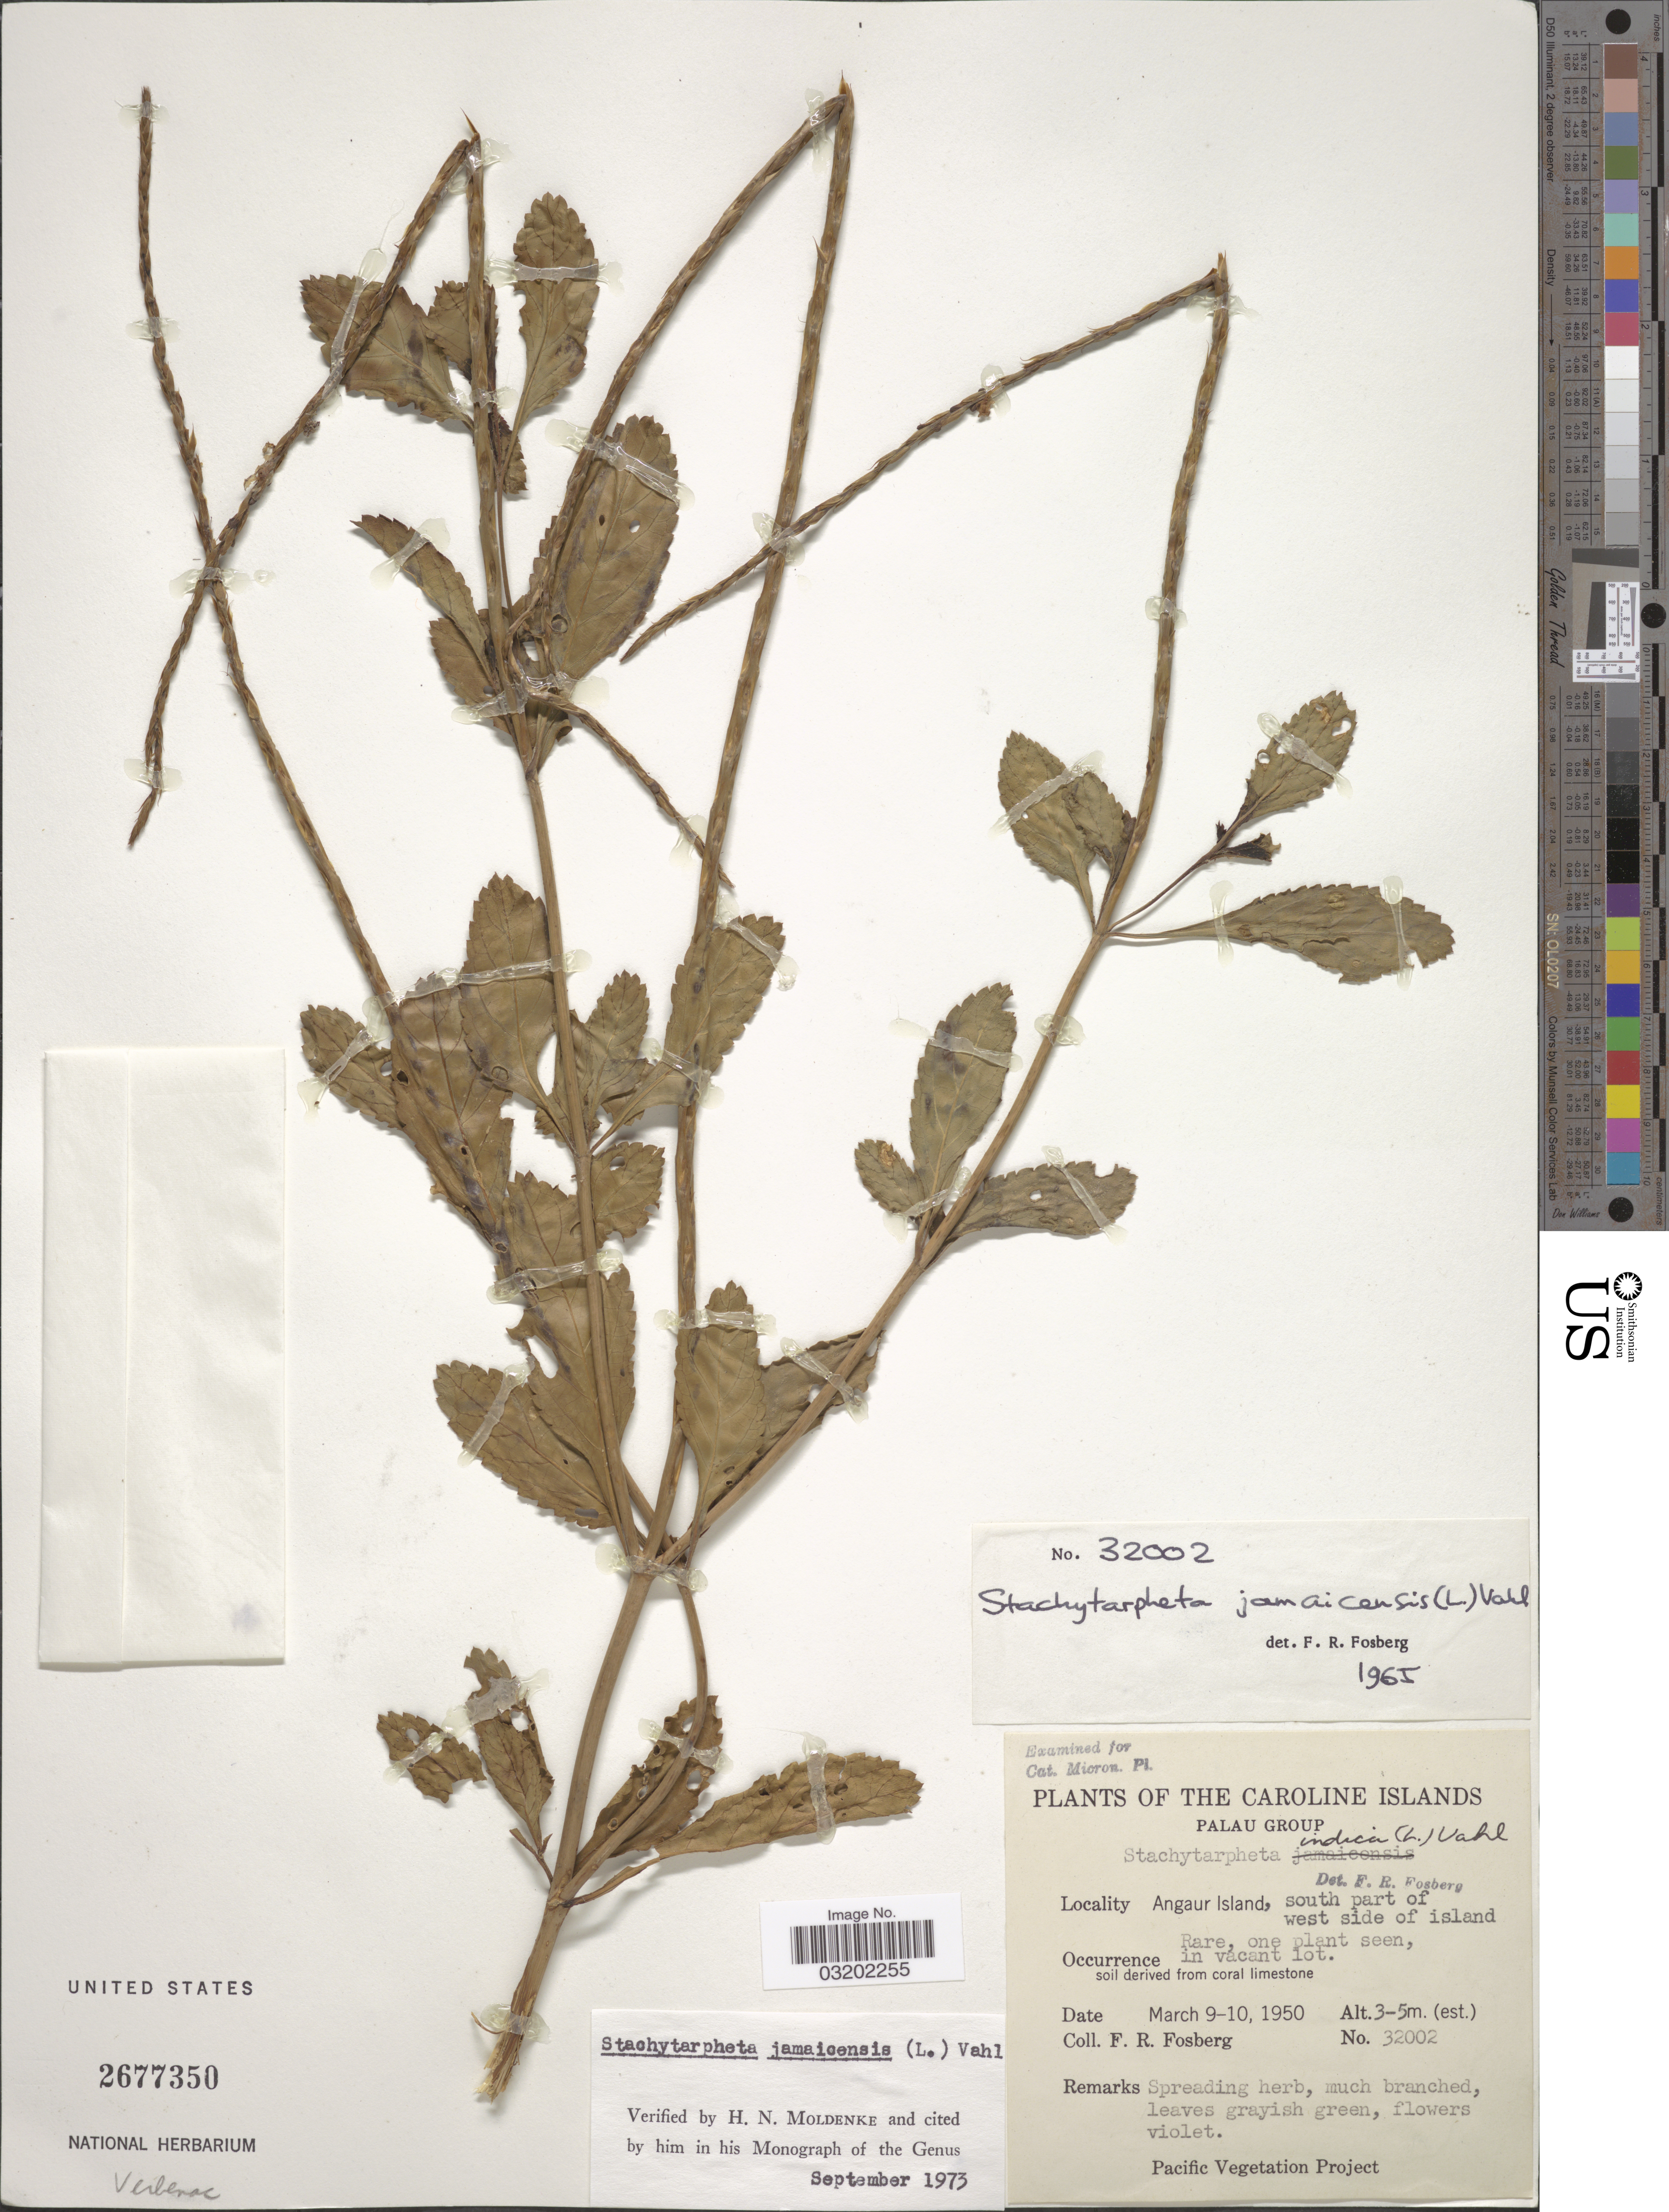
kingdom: Plantae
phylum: Tracheophyta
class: Magnoliopsida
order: Lamiales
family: Verbenaceae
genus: Stachytarpheta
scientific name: Stachytarpheta jamaicensis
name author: (L.) Vahl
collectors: F. R. Fosberg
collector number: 32002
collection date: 1950-03-09/1950-03-10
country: Palau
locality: Caroline Islands. Palau Group. Angaur Island, south par of west side of island.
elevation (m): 3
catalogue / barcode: US 2677350